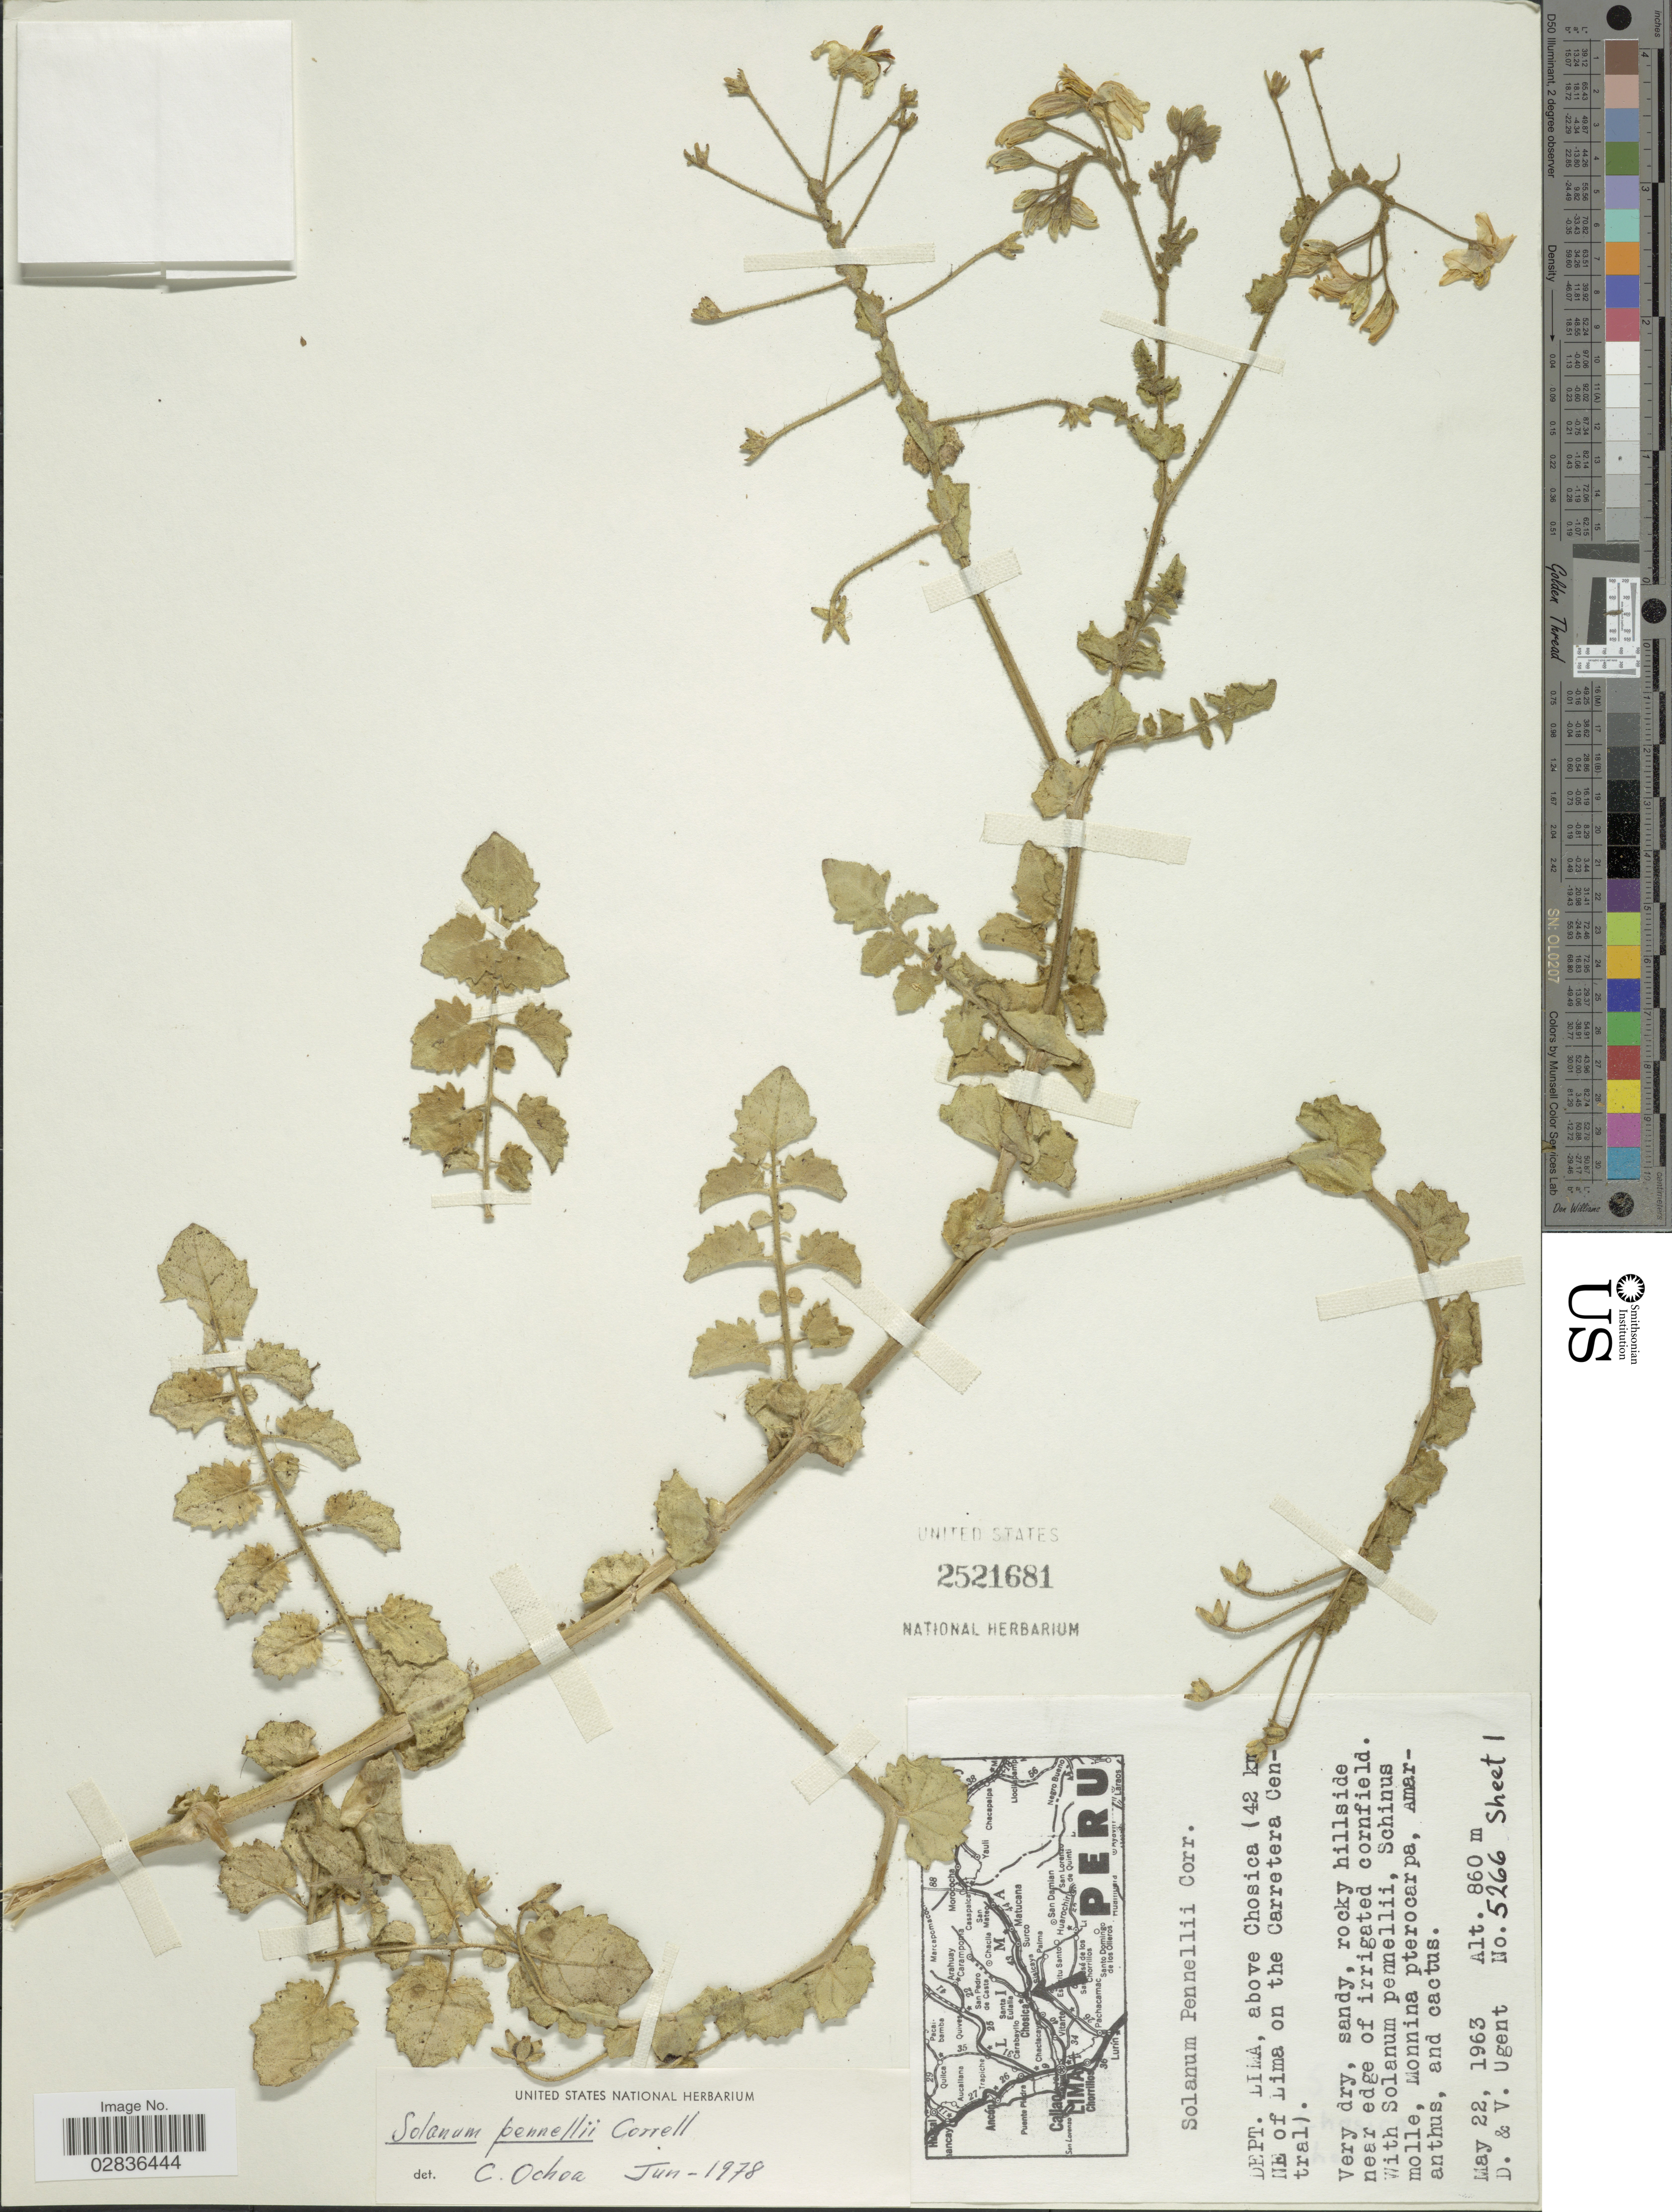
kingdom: Plantae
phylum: Tracheophyta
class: Magnoliopsida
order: Solanales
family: Solanaceae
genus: Solanum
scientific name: Solanum pennellii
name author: Correll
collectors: D. Ugent & V. Ugent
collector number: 5266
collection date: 1963-05-22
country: Peru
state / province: Lima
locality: Dept. Lima, above Chosica (42 km NE of Lima on the Carretera Central).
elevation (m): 860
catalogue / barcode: US 2521681